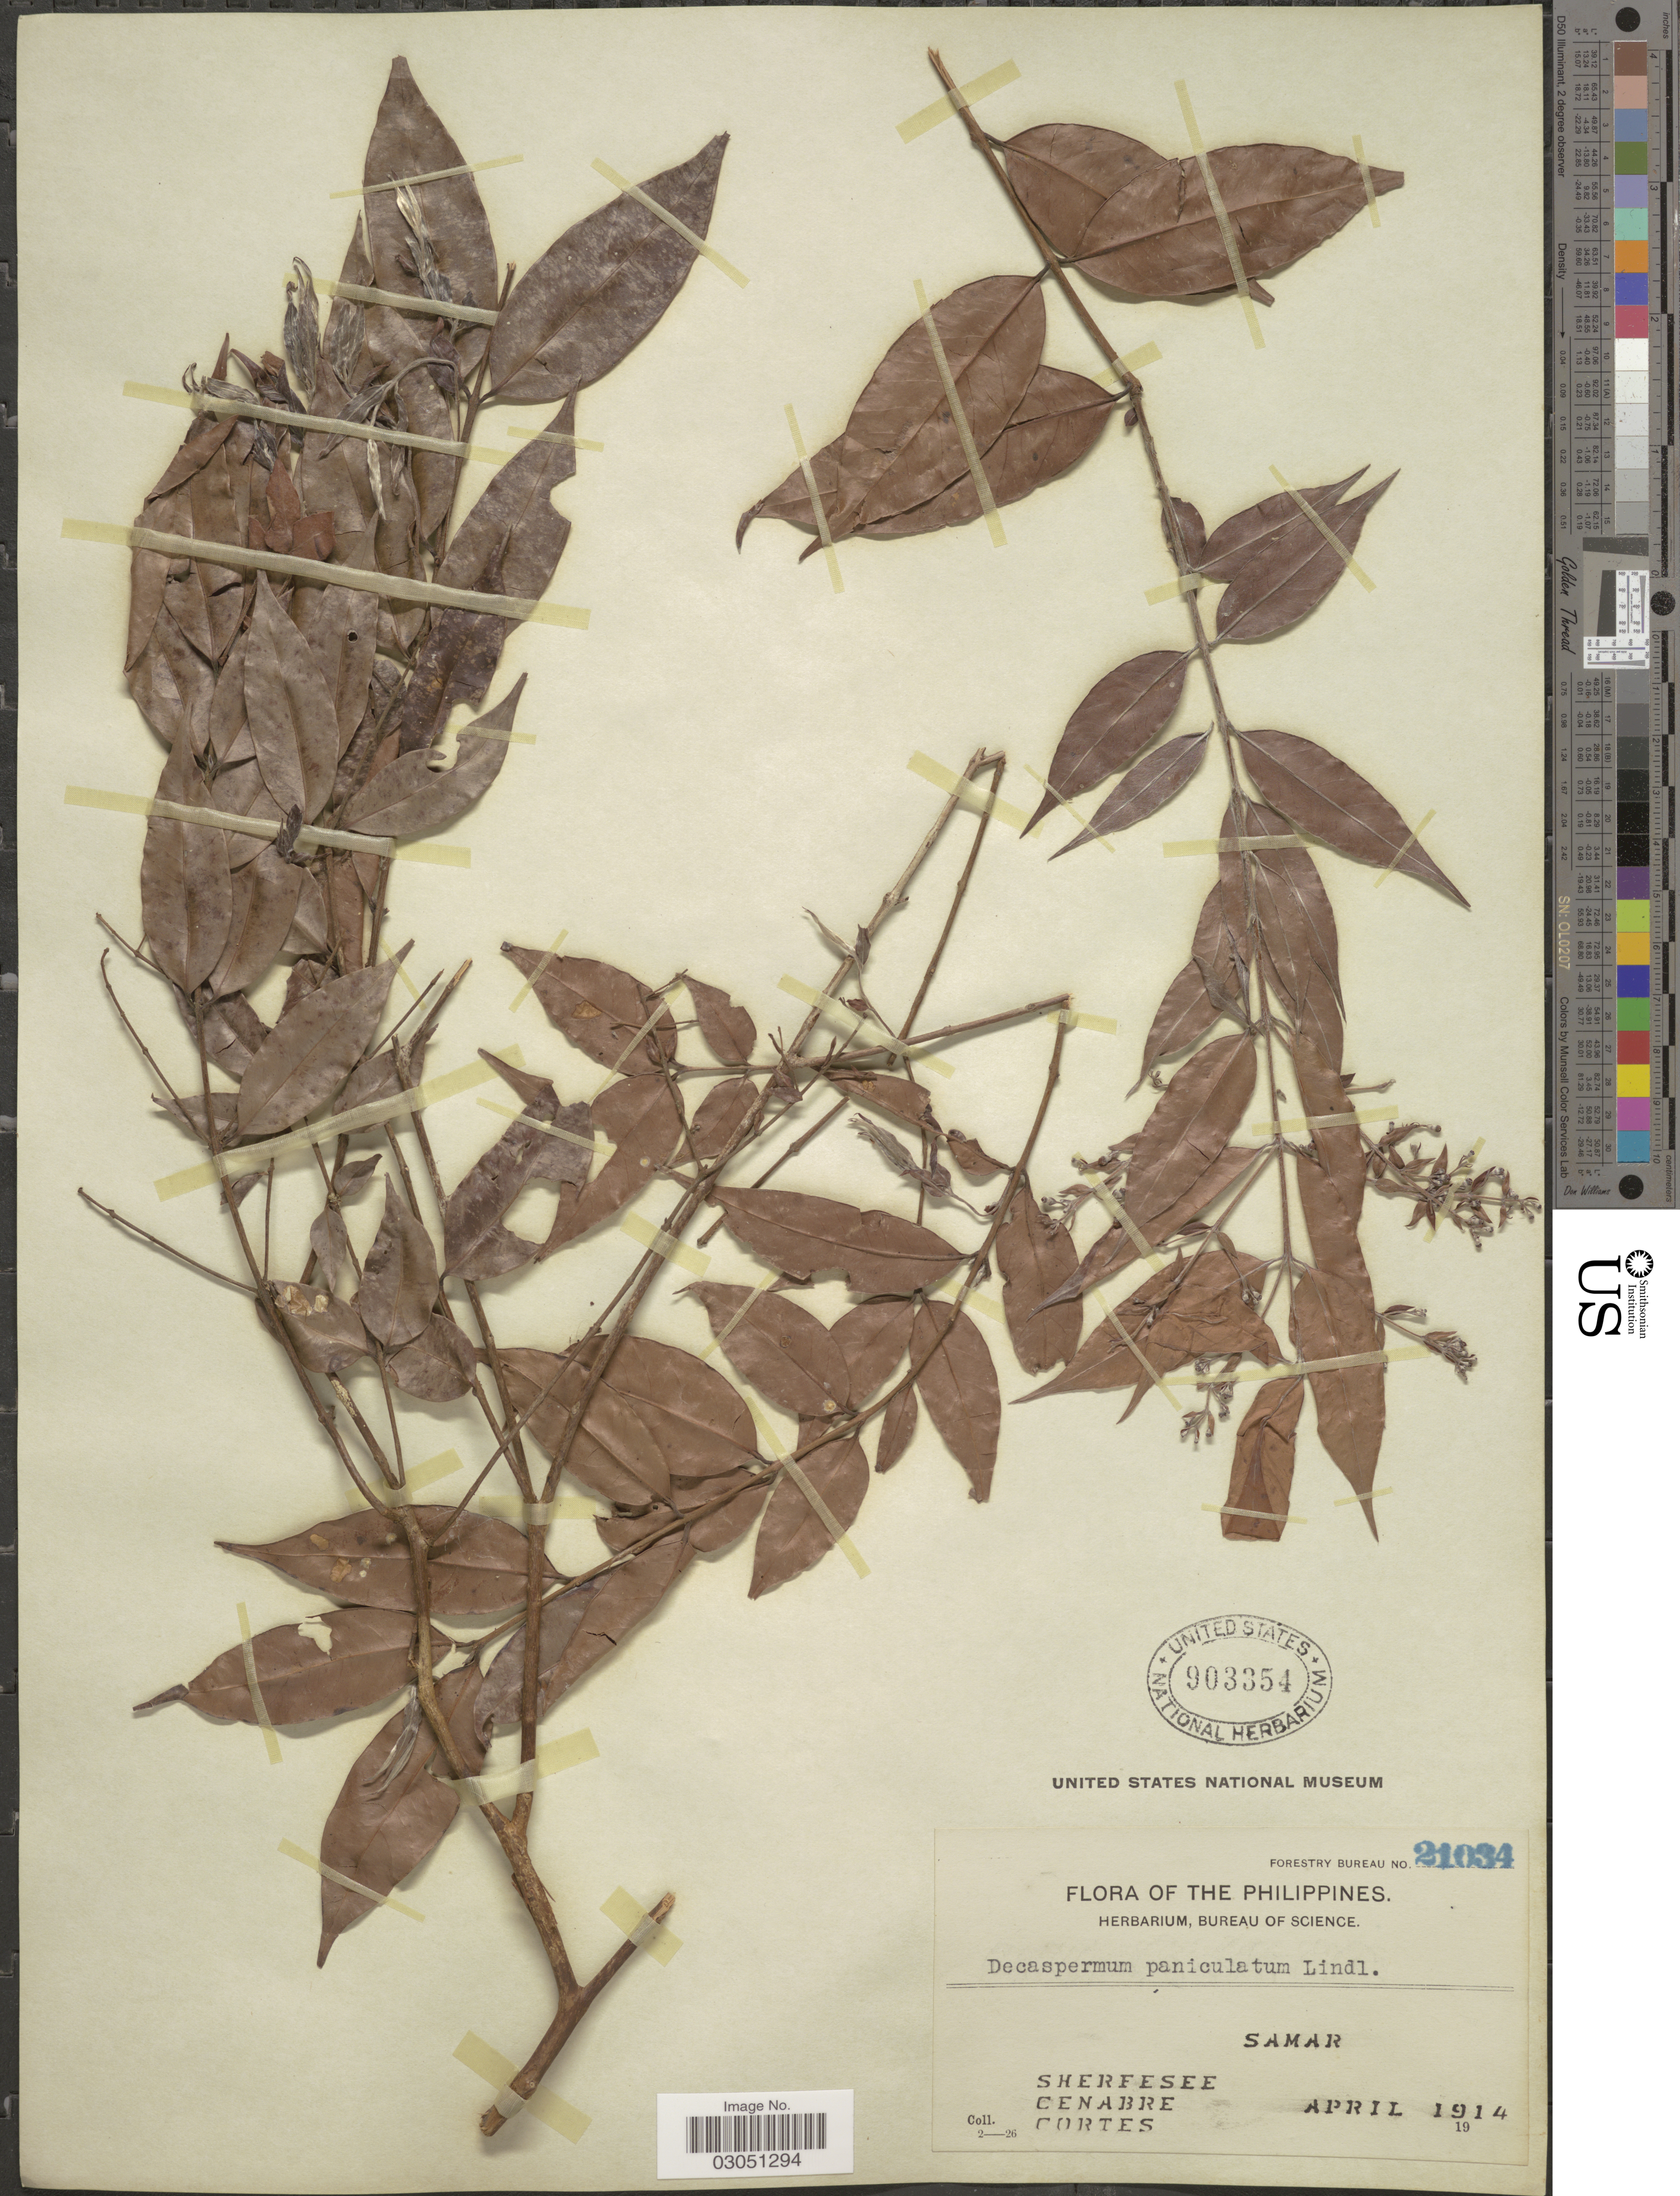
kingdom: Plantae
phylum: Tracheophyta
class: Magnoliopsida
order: Myrtales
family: Myrtaceae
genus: Decaspermum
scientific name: Decaspermum fruticosum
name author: J.R. Forst. & G. Forst.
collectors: -. Sherfesee, -. Cenabre & Cortes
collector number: Forestry Bureau 21034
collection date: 1914-04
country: Philippines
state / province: Eastern Visayas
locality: Samar.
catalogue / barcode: US 903354